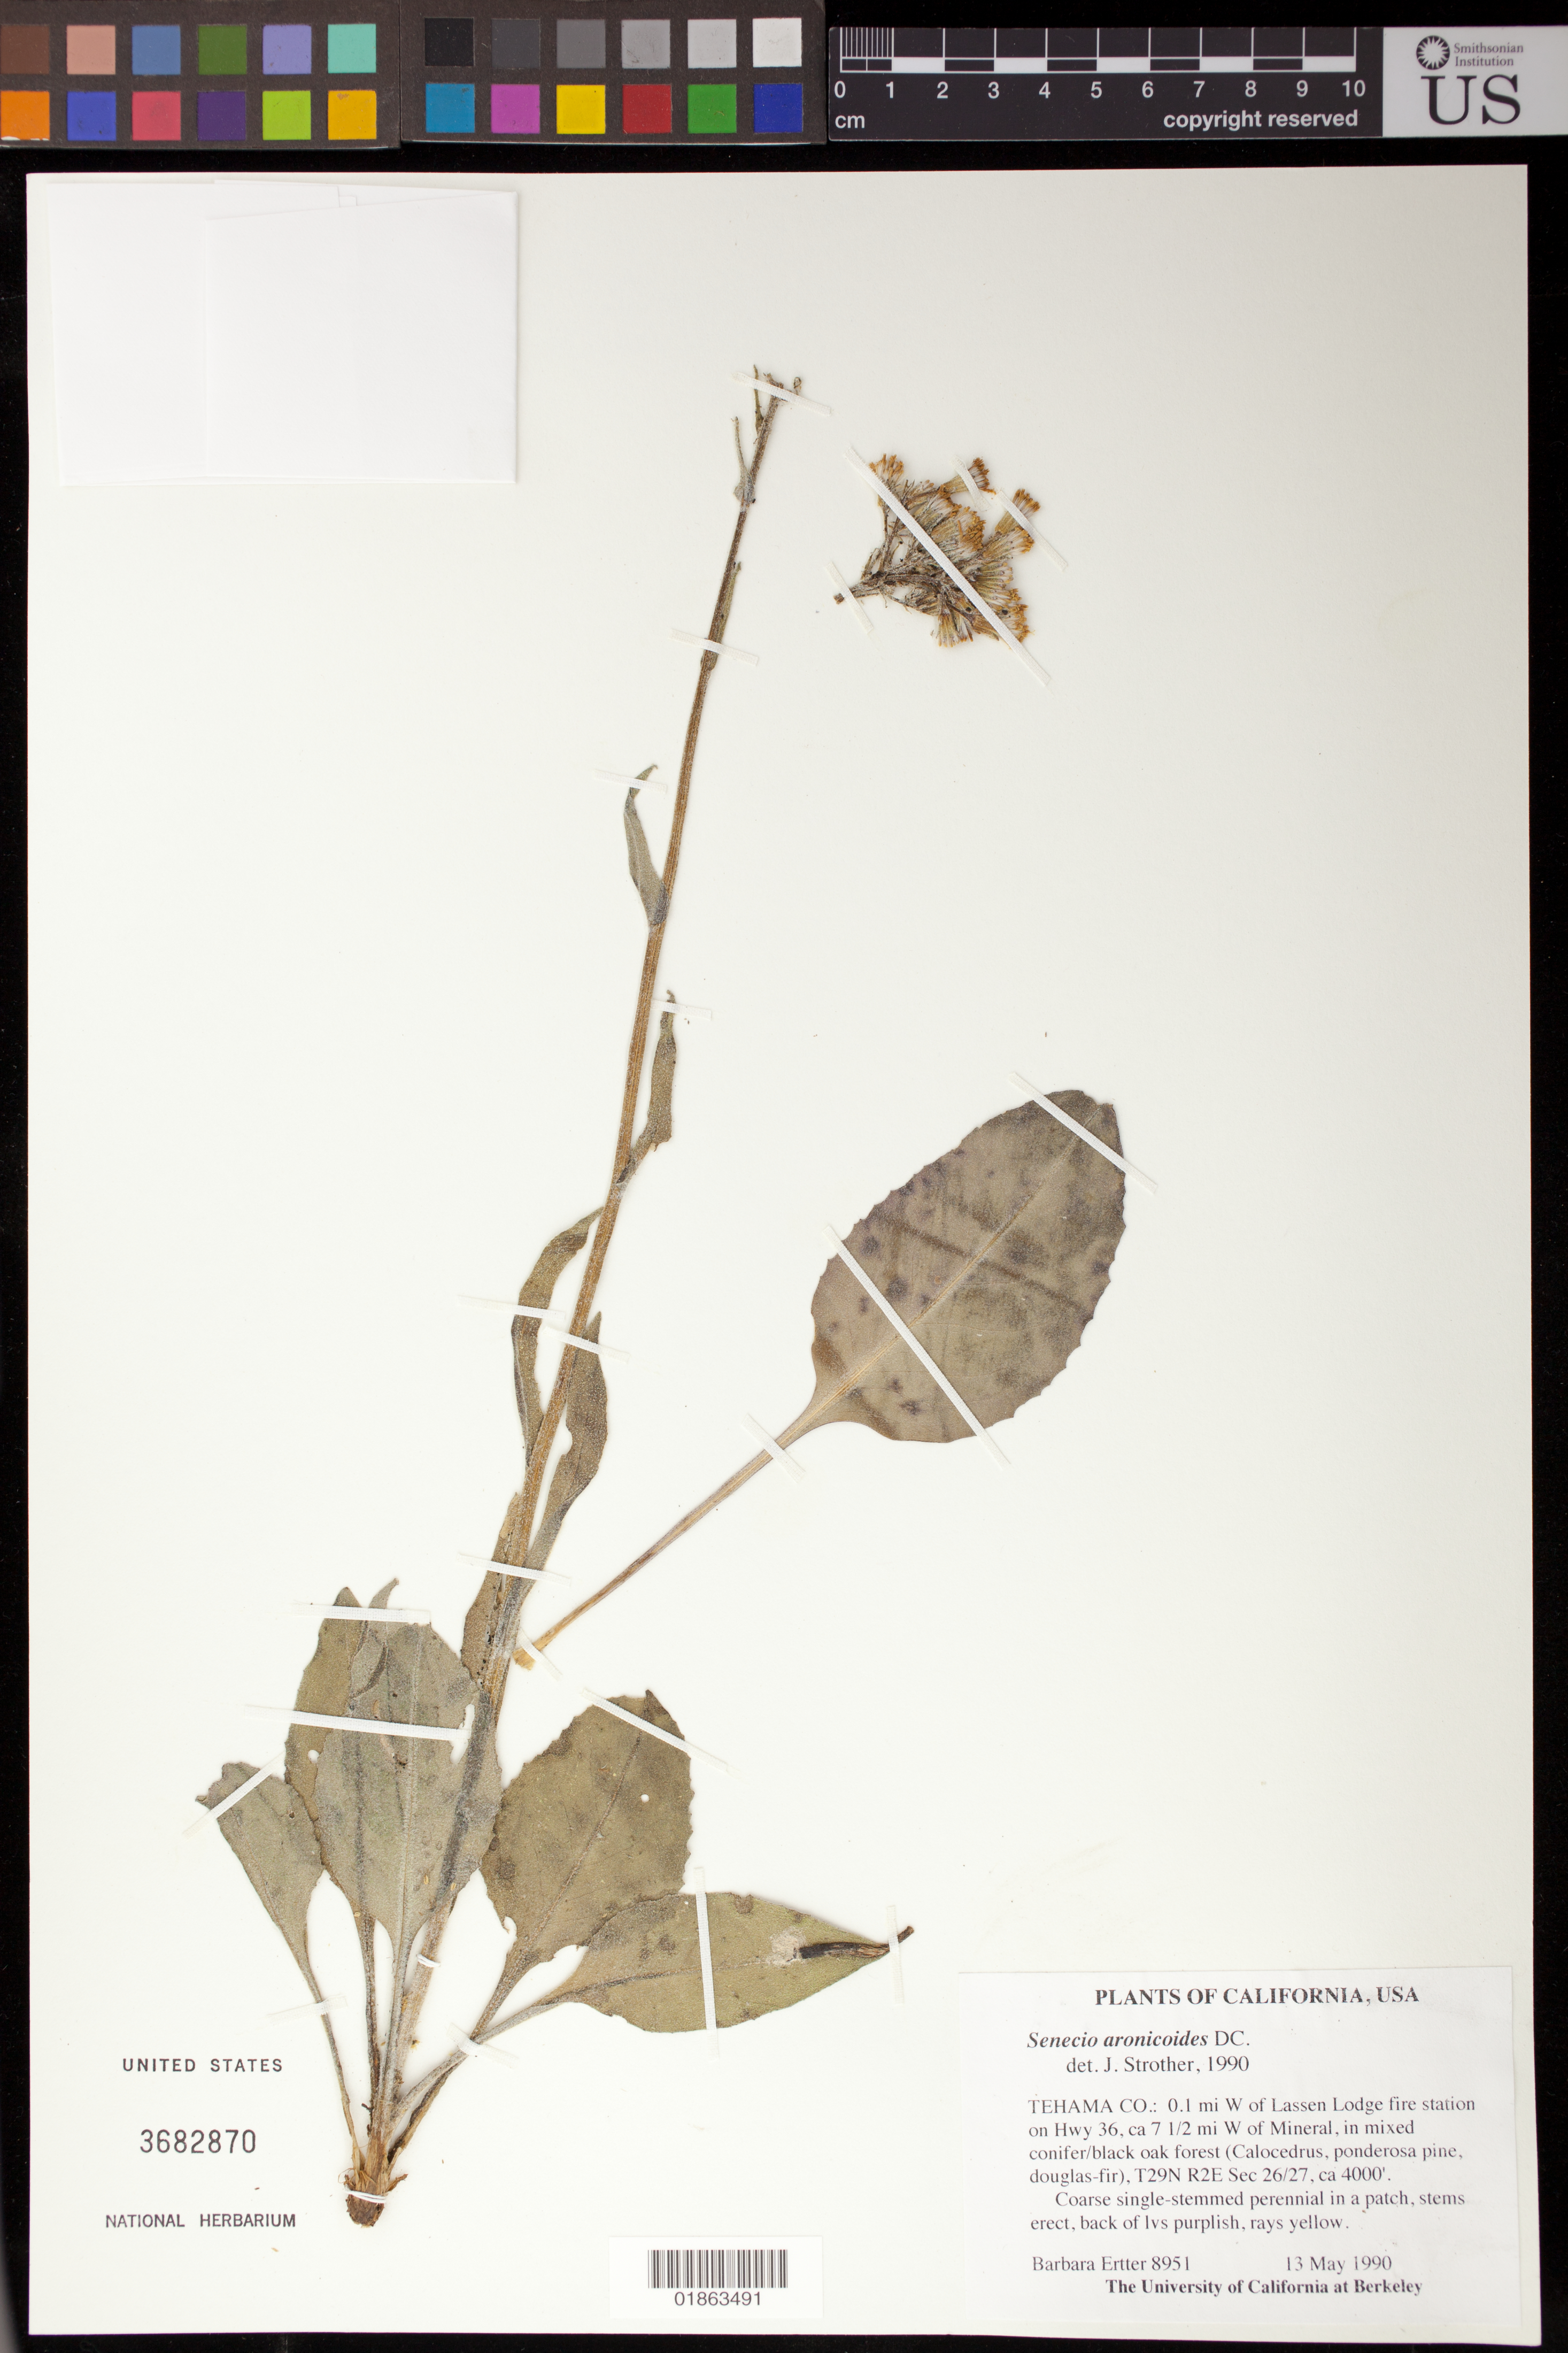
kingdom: Plantae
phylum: Tracheophyta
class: Magnoliopsida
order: Asterales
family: Asteraceae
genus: Senecio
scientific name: Senecio aronicoides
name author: DC.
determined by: Strother, J., (UC), University of California Berkeley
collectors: B. Ertter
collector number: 8951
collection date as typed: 13 May 1990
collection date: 1990-05-13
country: United States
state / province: California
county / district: Tehama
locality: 0.1 mi W of Lassen Lodge fire station on Hwy 36, ca 7.5 mi W of Mineral; T29N R2E Sec 26/27.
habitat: in mixed conifer/black oak forest.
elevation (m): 1219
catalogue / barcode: US 3682870